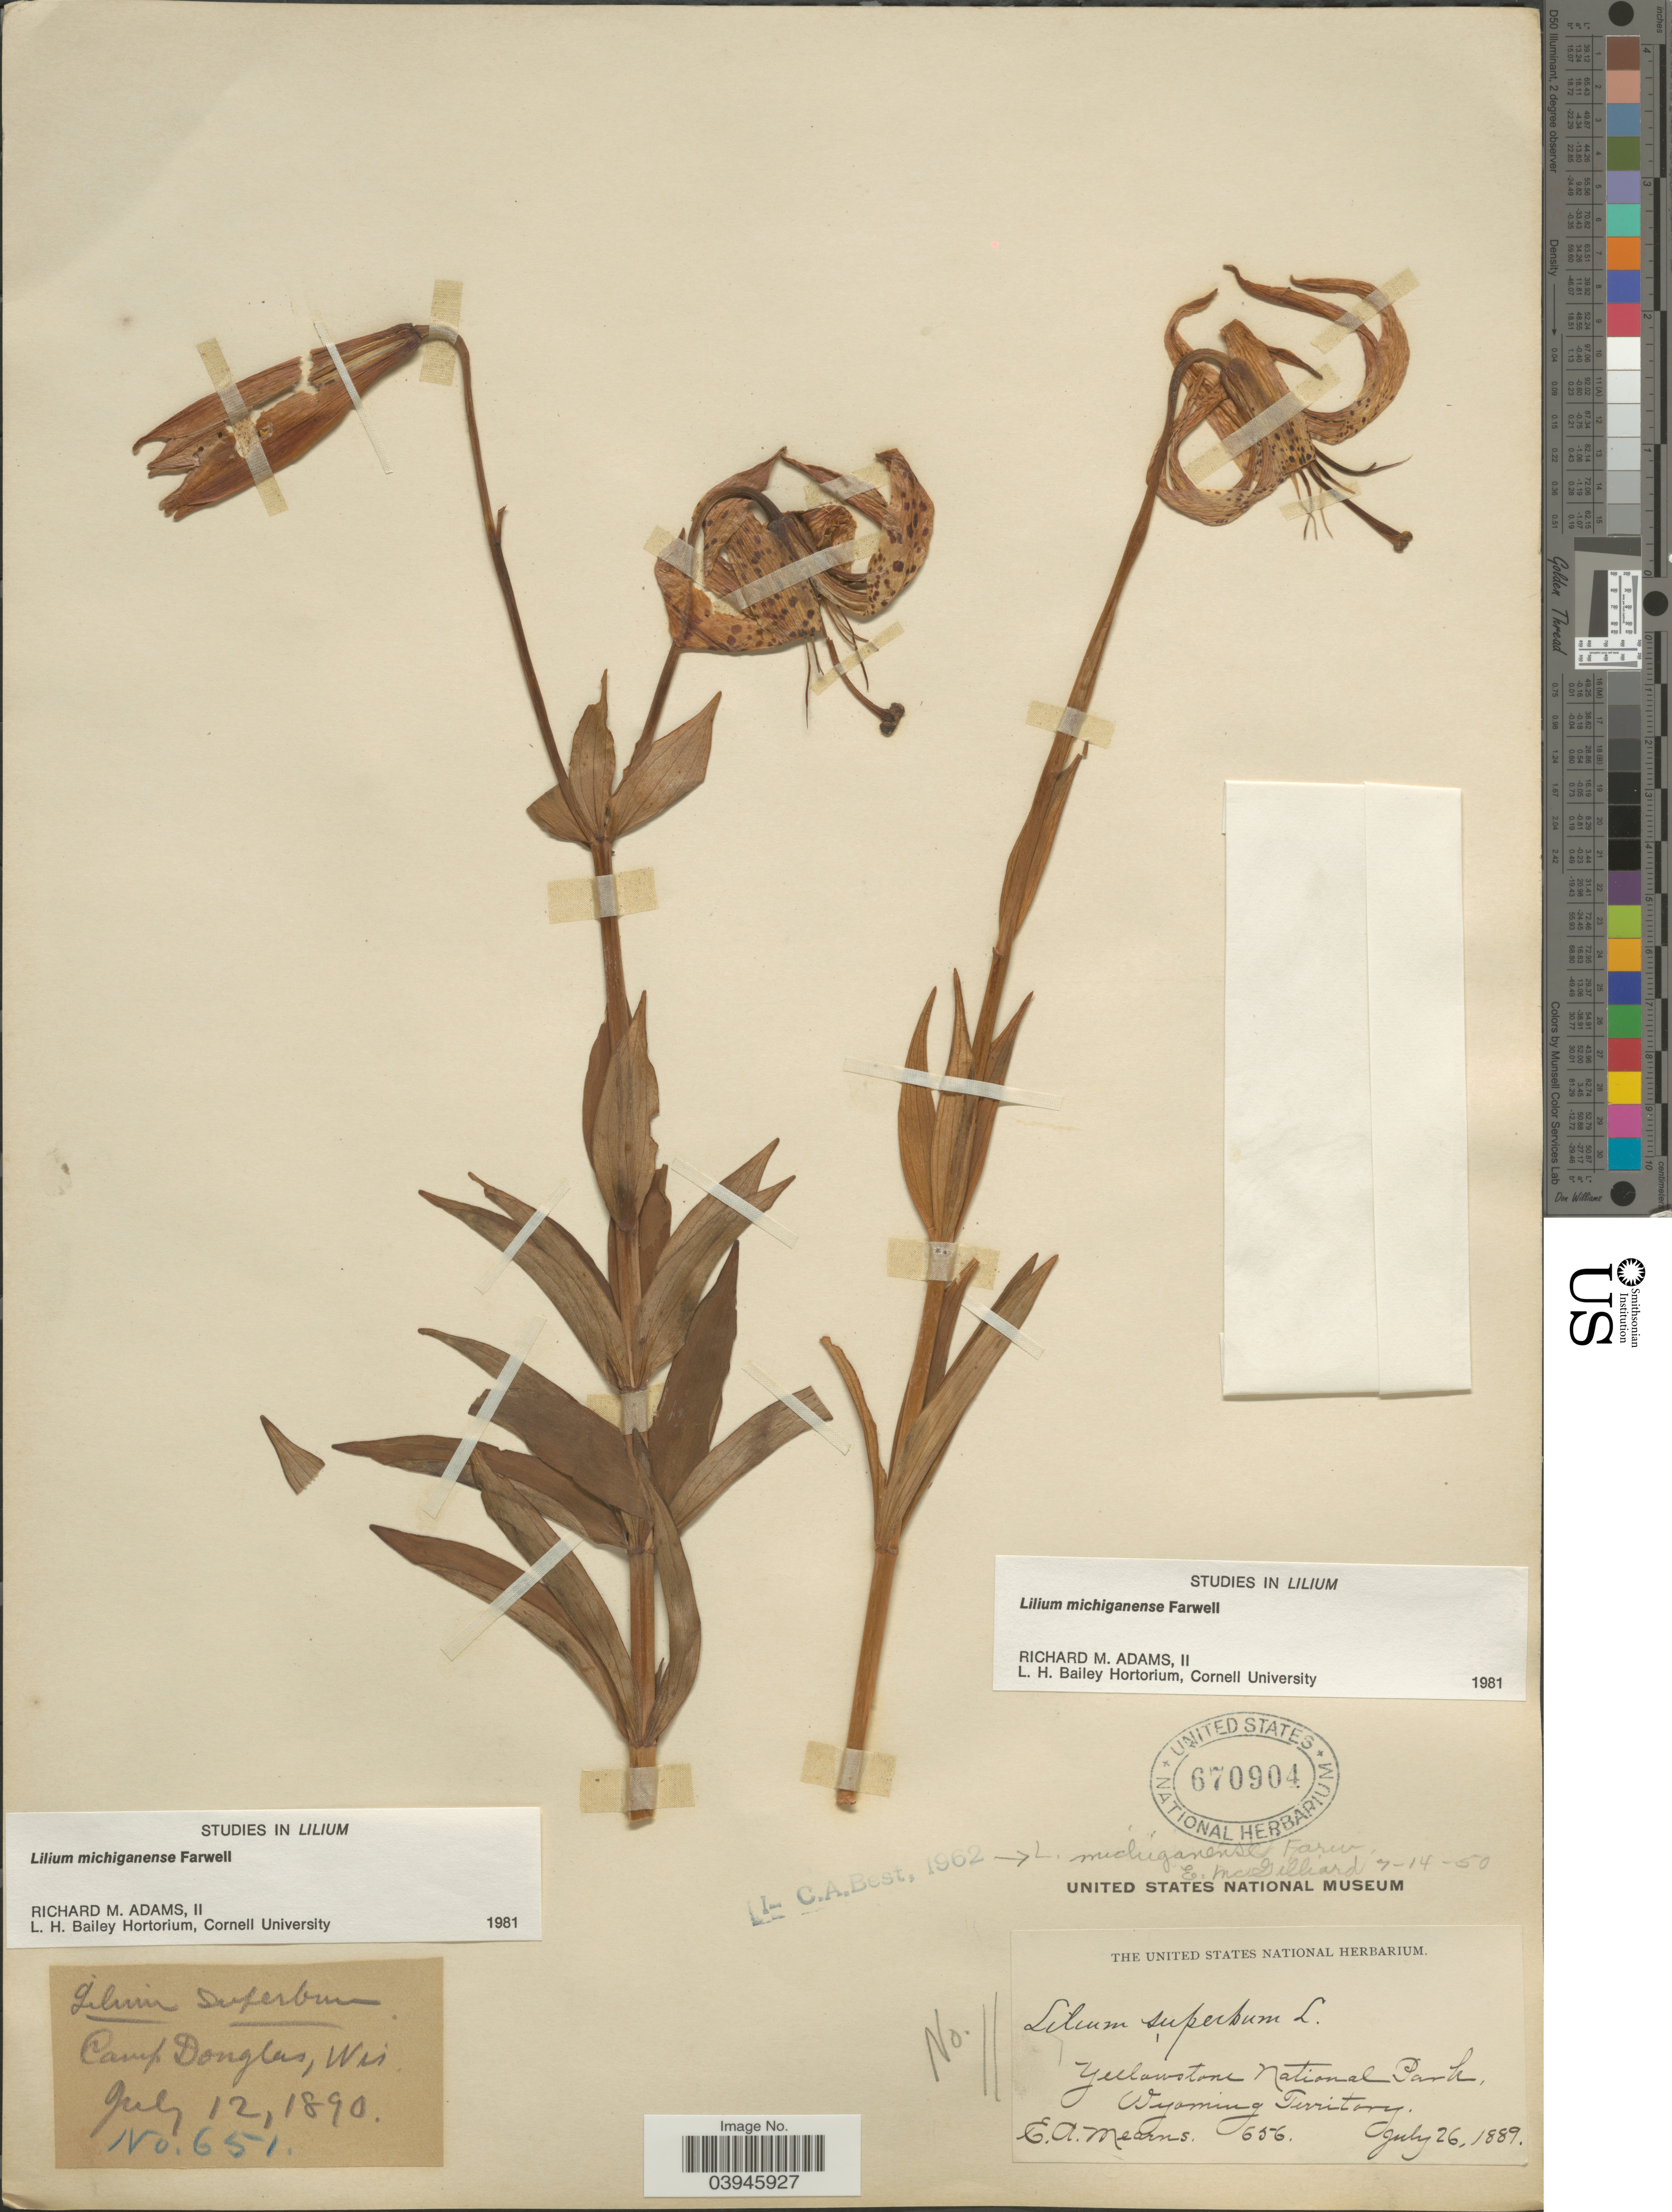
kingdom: Plantae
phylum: Tracheophyta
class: Liliopsida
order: Liliales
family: Liliaceae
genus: Lilium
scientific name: Lilium michiganense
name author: Farw.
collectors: E. A. Mearns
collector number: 656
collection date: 1889-07-26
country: United States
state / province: Wyoming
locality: Yellowstone National Park, Wyoming Territory.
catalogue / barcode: US 670904